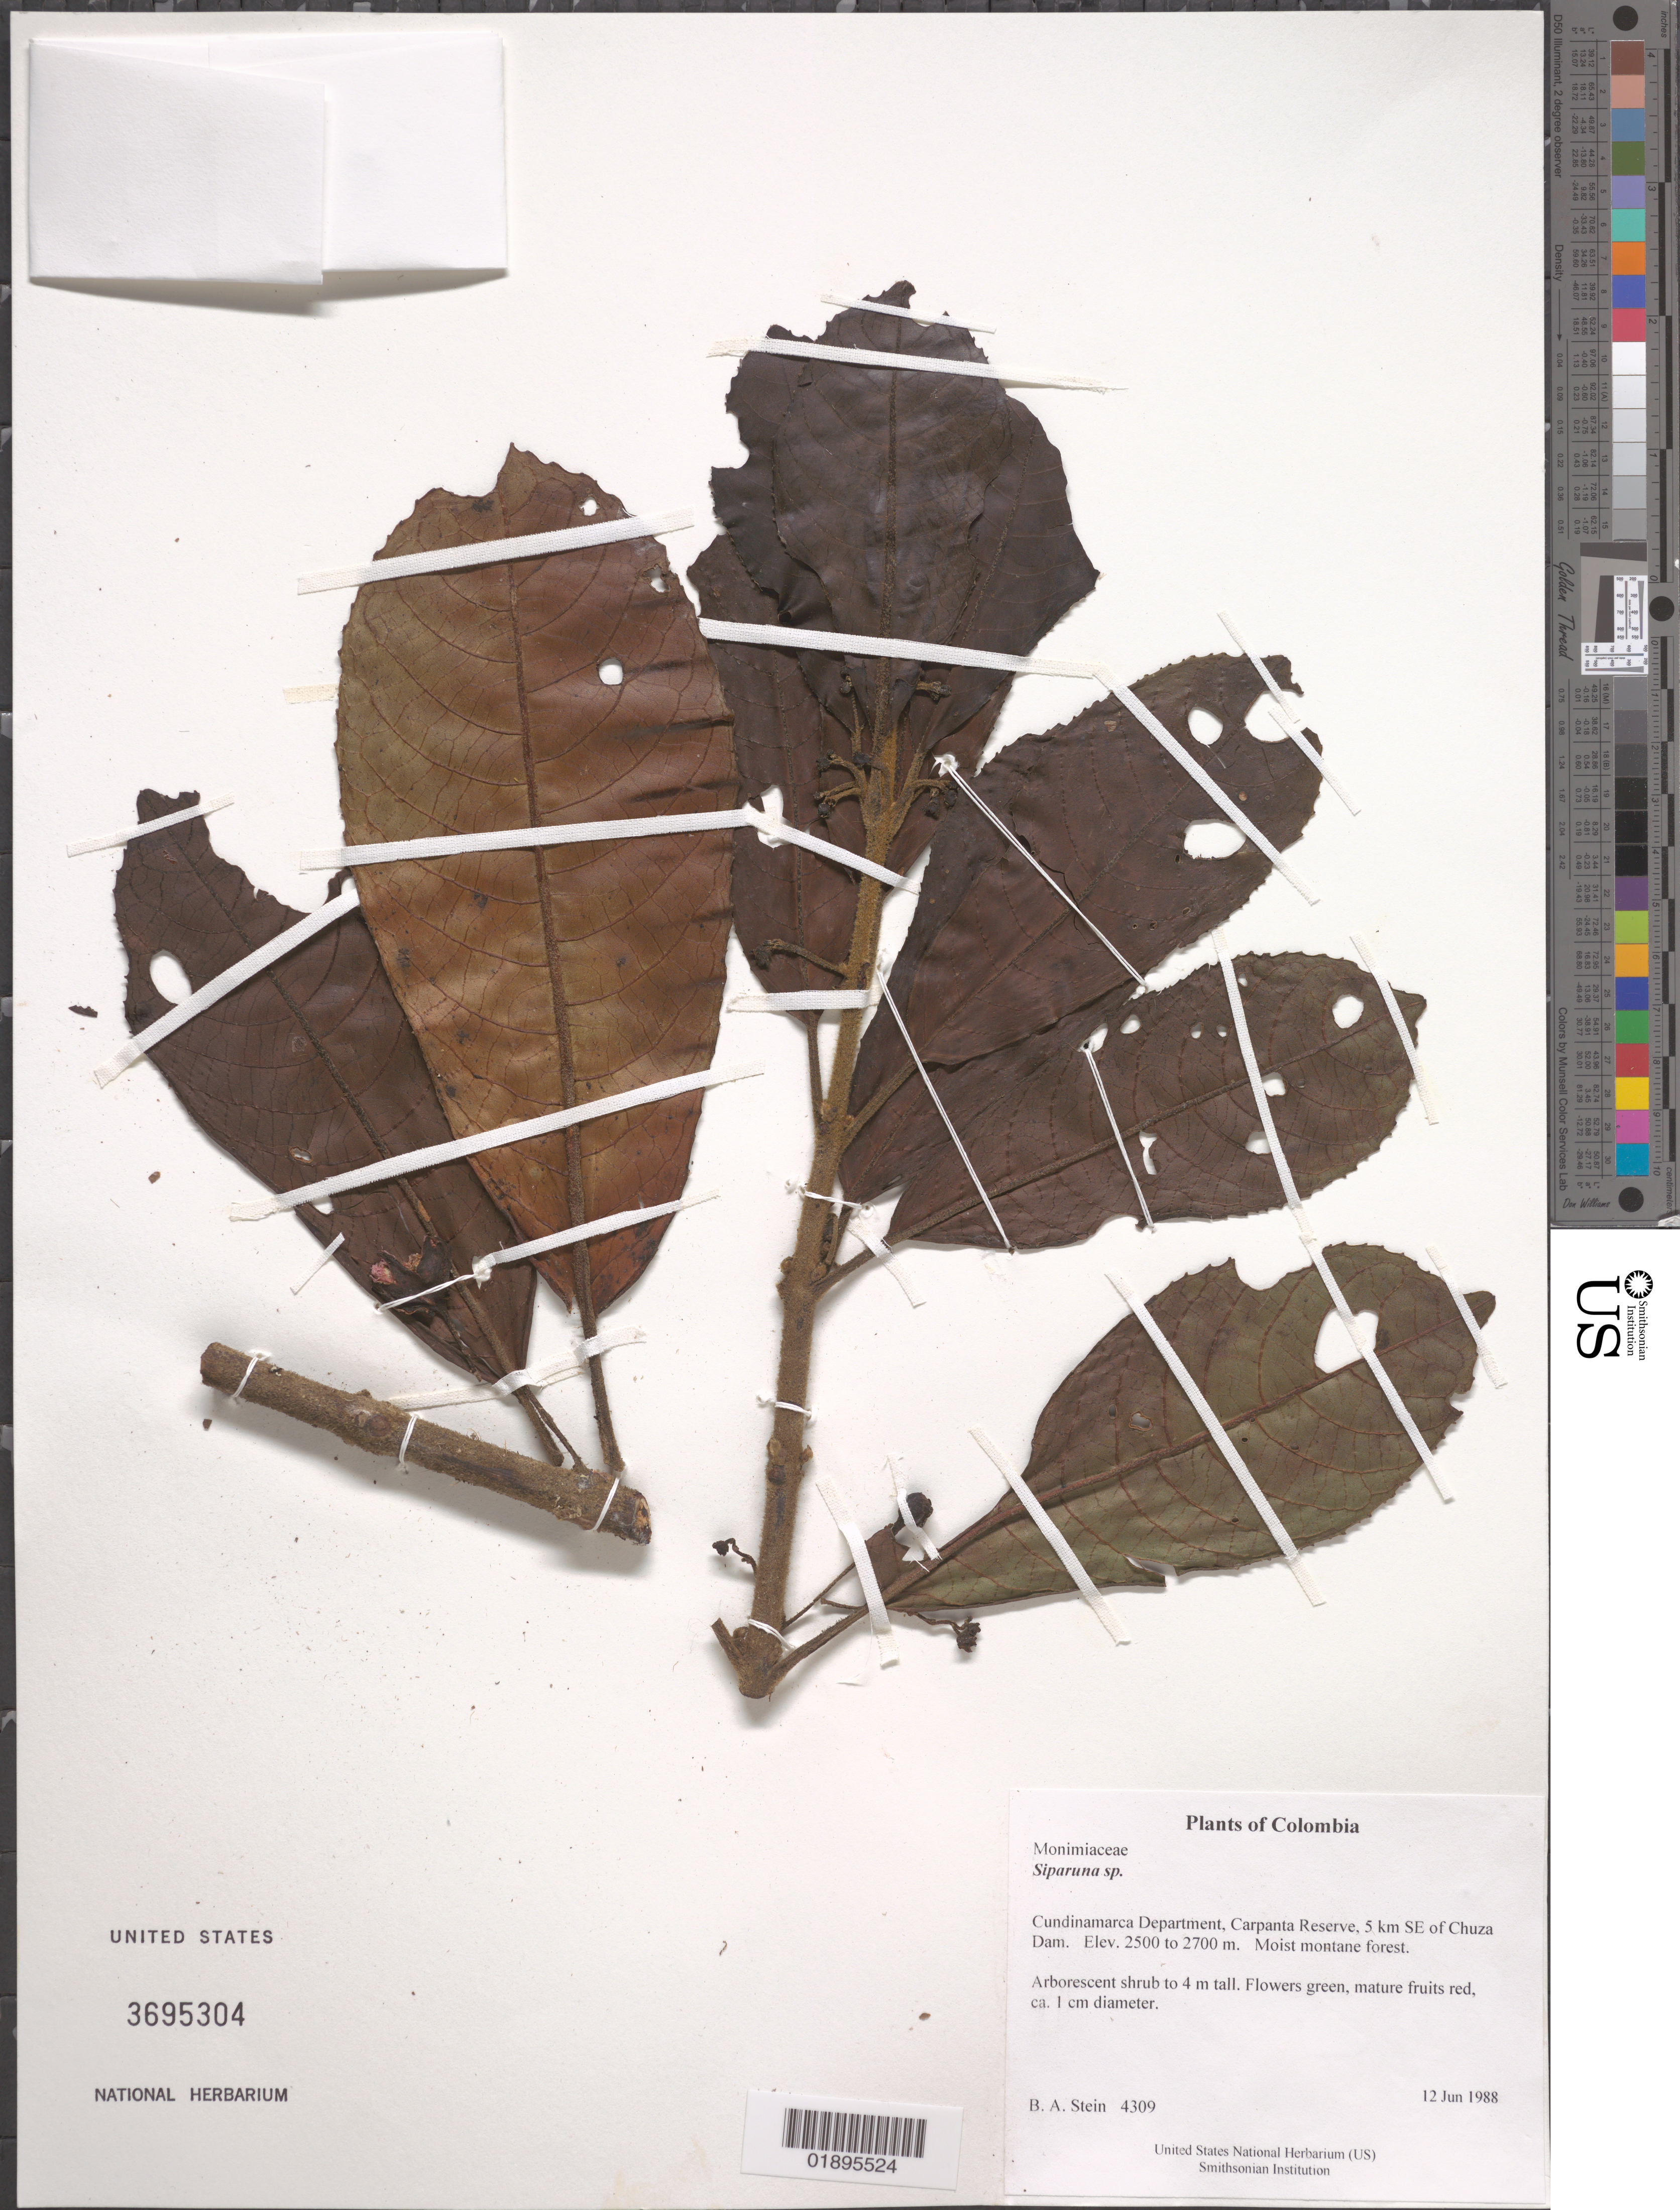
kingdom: Plantae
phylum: Tracheophyta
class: Magnoliopsida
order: Laurales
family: Siparunaceae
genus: Siparuna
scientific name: Siparuna sp.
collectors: B. A. Stein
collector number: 4309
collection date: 1988-06-12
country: Colombia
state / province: Cundinamarca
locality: Carpanta Reserve, 5 km SE of Chuza Dam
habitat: Moist montane forest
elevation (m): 2500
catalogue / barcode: US 3695304